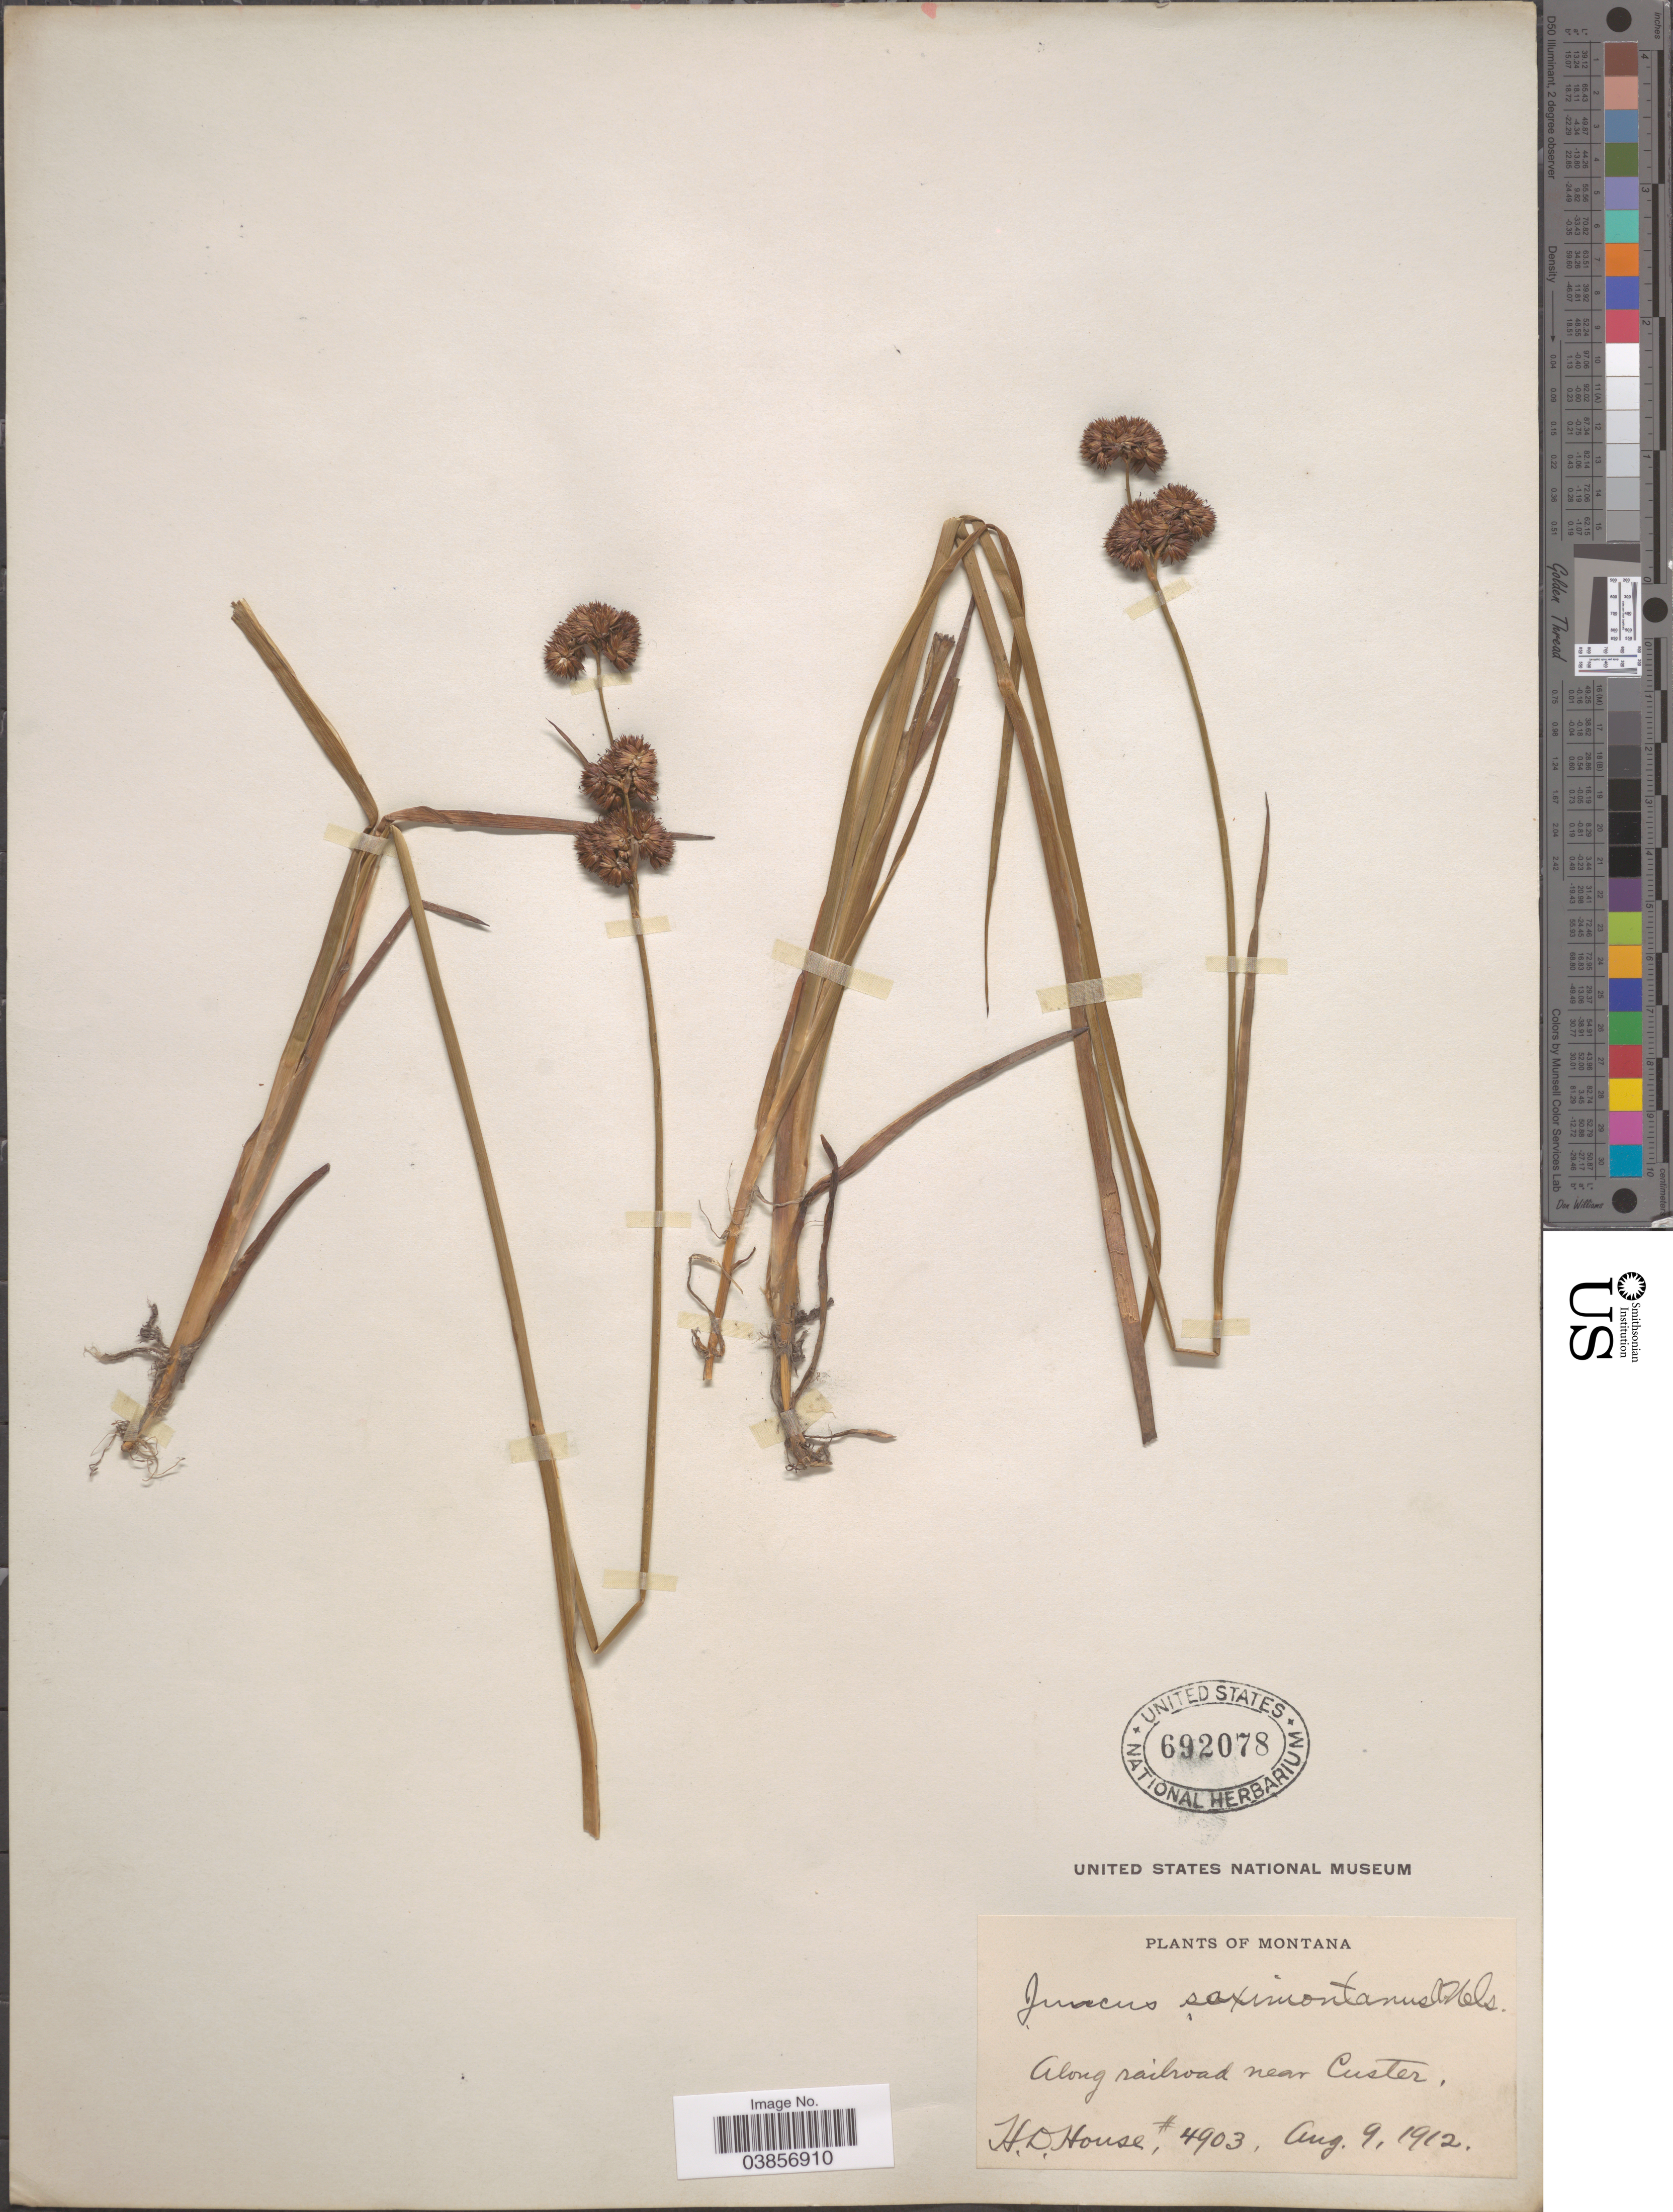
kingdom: Plantae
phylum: Tracheophyta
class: Liliopsida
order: Poales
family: Juncaceae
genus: Juncus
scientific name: Juncus saximontanus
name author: A. Nelson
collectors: H. D. House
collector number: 4903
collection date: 1912-08-09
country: United States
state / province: Montana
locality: Along railroad near Custer.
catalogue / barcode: US 692078